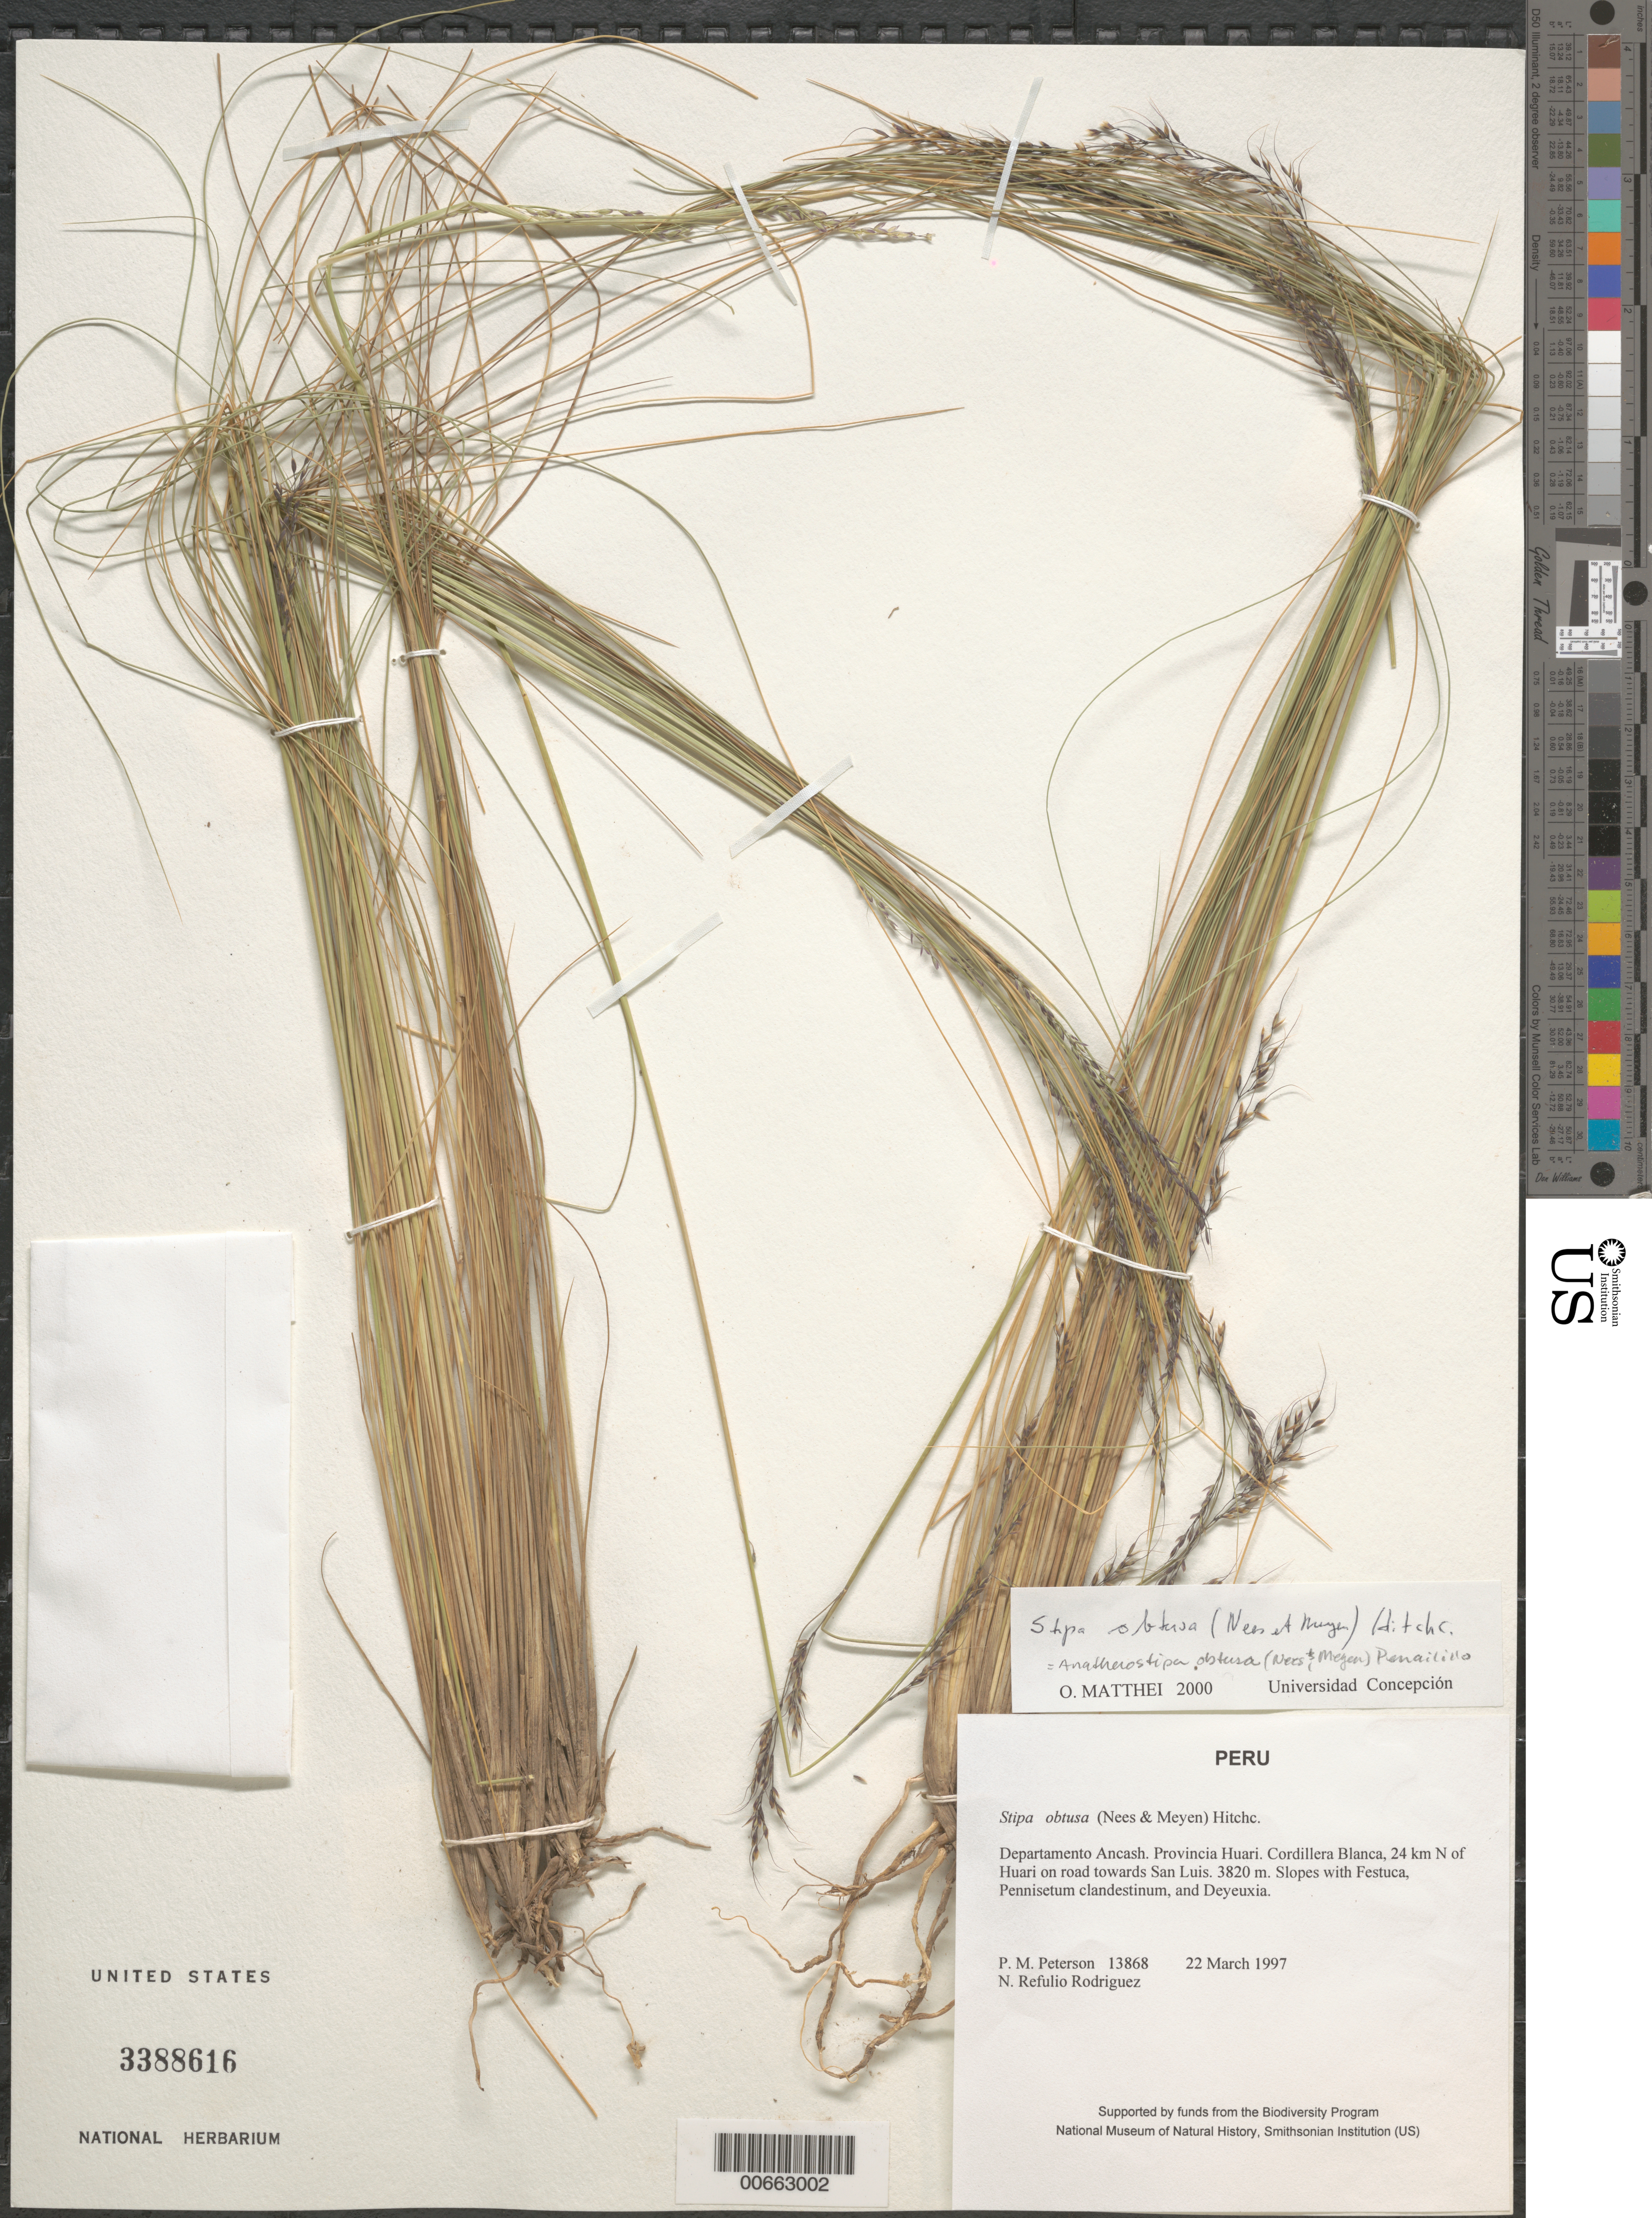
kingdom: Plantae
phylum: Tracheophyta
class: Liliopsida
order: Poales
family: Poaceae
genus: Anatherostipa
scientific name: Anatherostipa obtusa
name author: (Nees & Meyen) Peñailillo B.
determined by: Matthei, O. R.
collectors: P. M. Peterson & N. Refulio-Rodríguez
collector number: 13868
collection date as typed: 22 Mar 1997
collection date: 1997-03-22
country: Peru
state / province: Ancash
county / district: Huari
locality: Cordillera Blanca, 24 km N of Huari on road towards San Luis.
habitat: Slopes with Festuca, Pennisetum clandestinum, and Deyeuxia.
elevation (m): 3820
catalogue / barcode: US 3388616